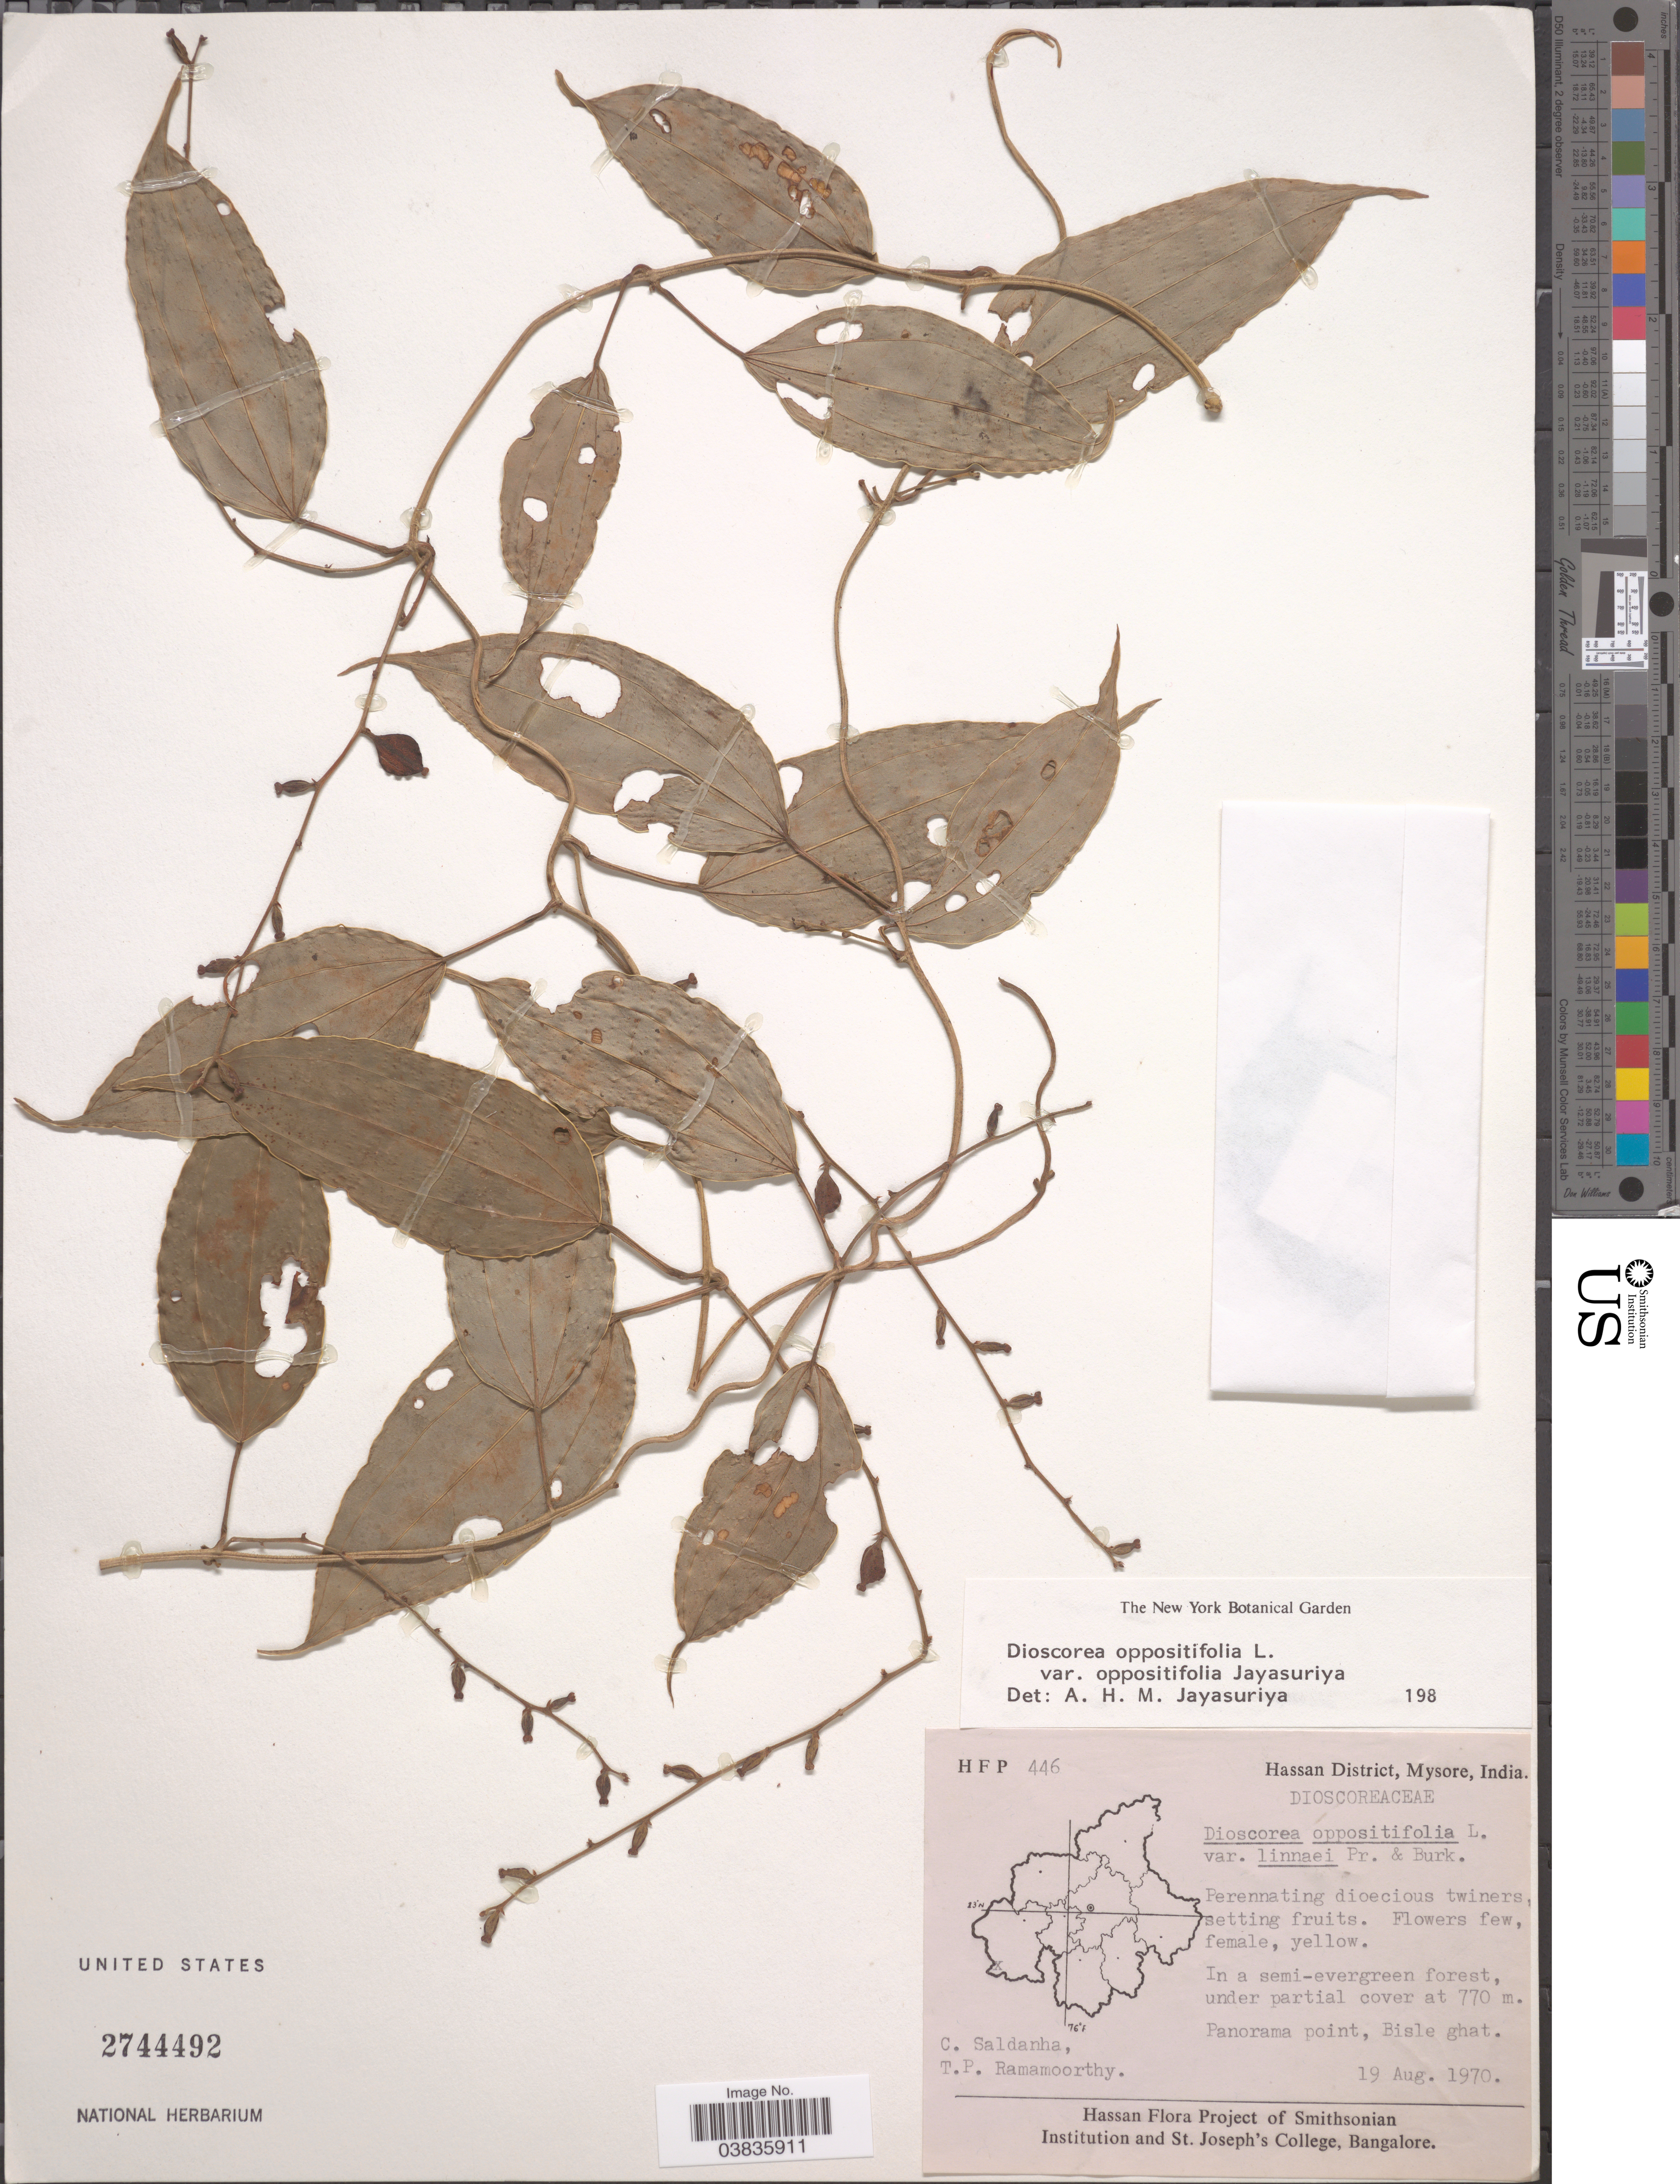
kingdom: Plantae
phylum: Tracheophyta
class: Liliopsida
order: Dioscoreales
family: Dioscoreaceae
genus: Dioscorea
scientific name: Dioscorea oppositifolia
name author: L.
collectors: C. Saldanha & T. P. Ramamoorthy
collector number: HFP 446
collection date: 1970-08-19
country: India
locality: Hassan District, Mysore. Panorama point, Bisle ghat.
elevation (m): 770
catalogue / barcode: US 2744492